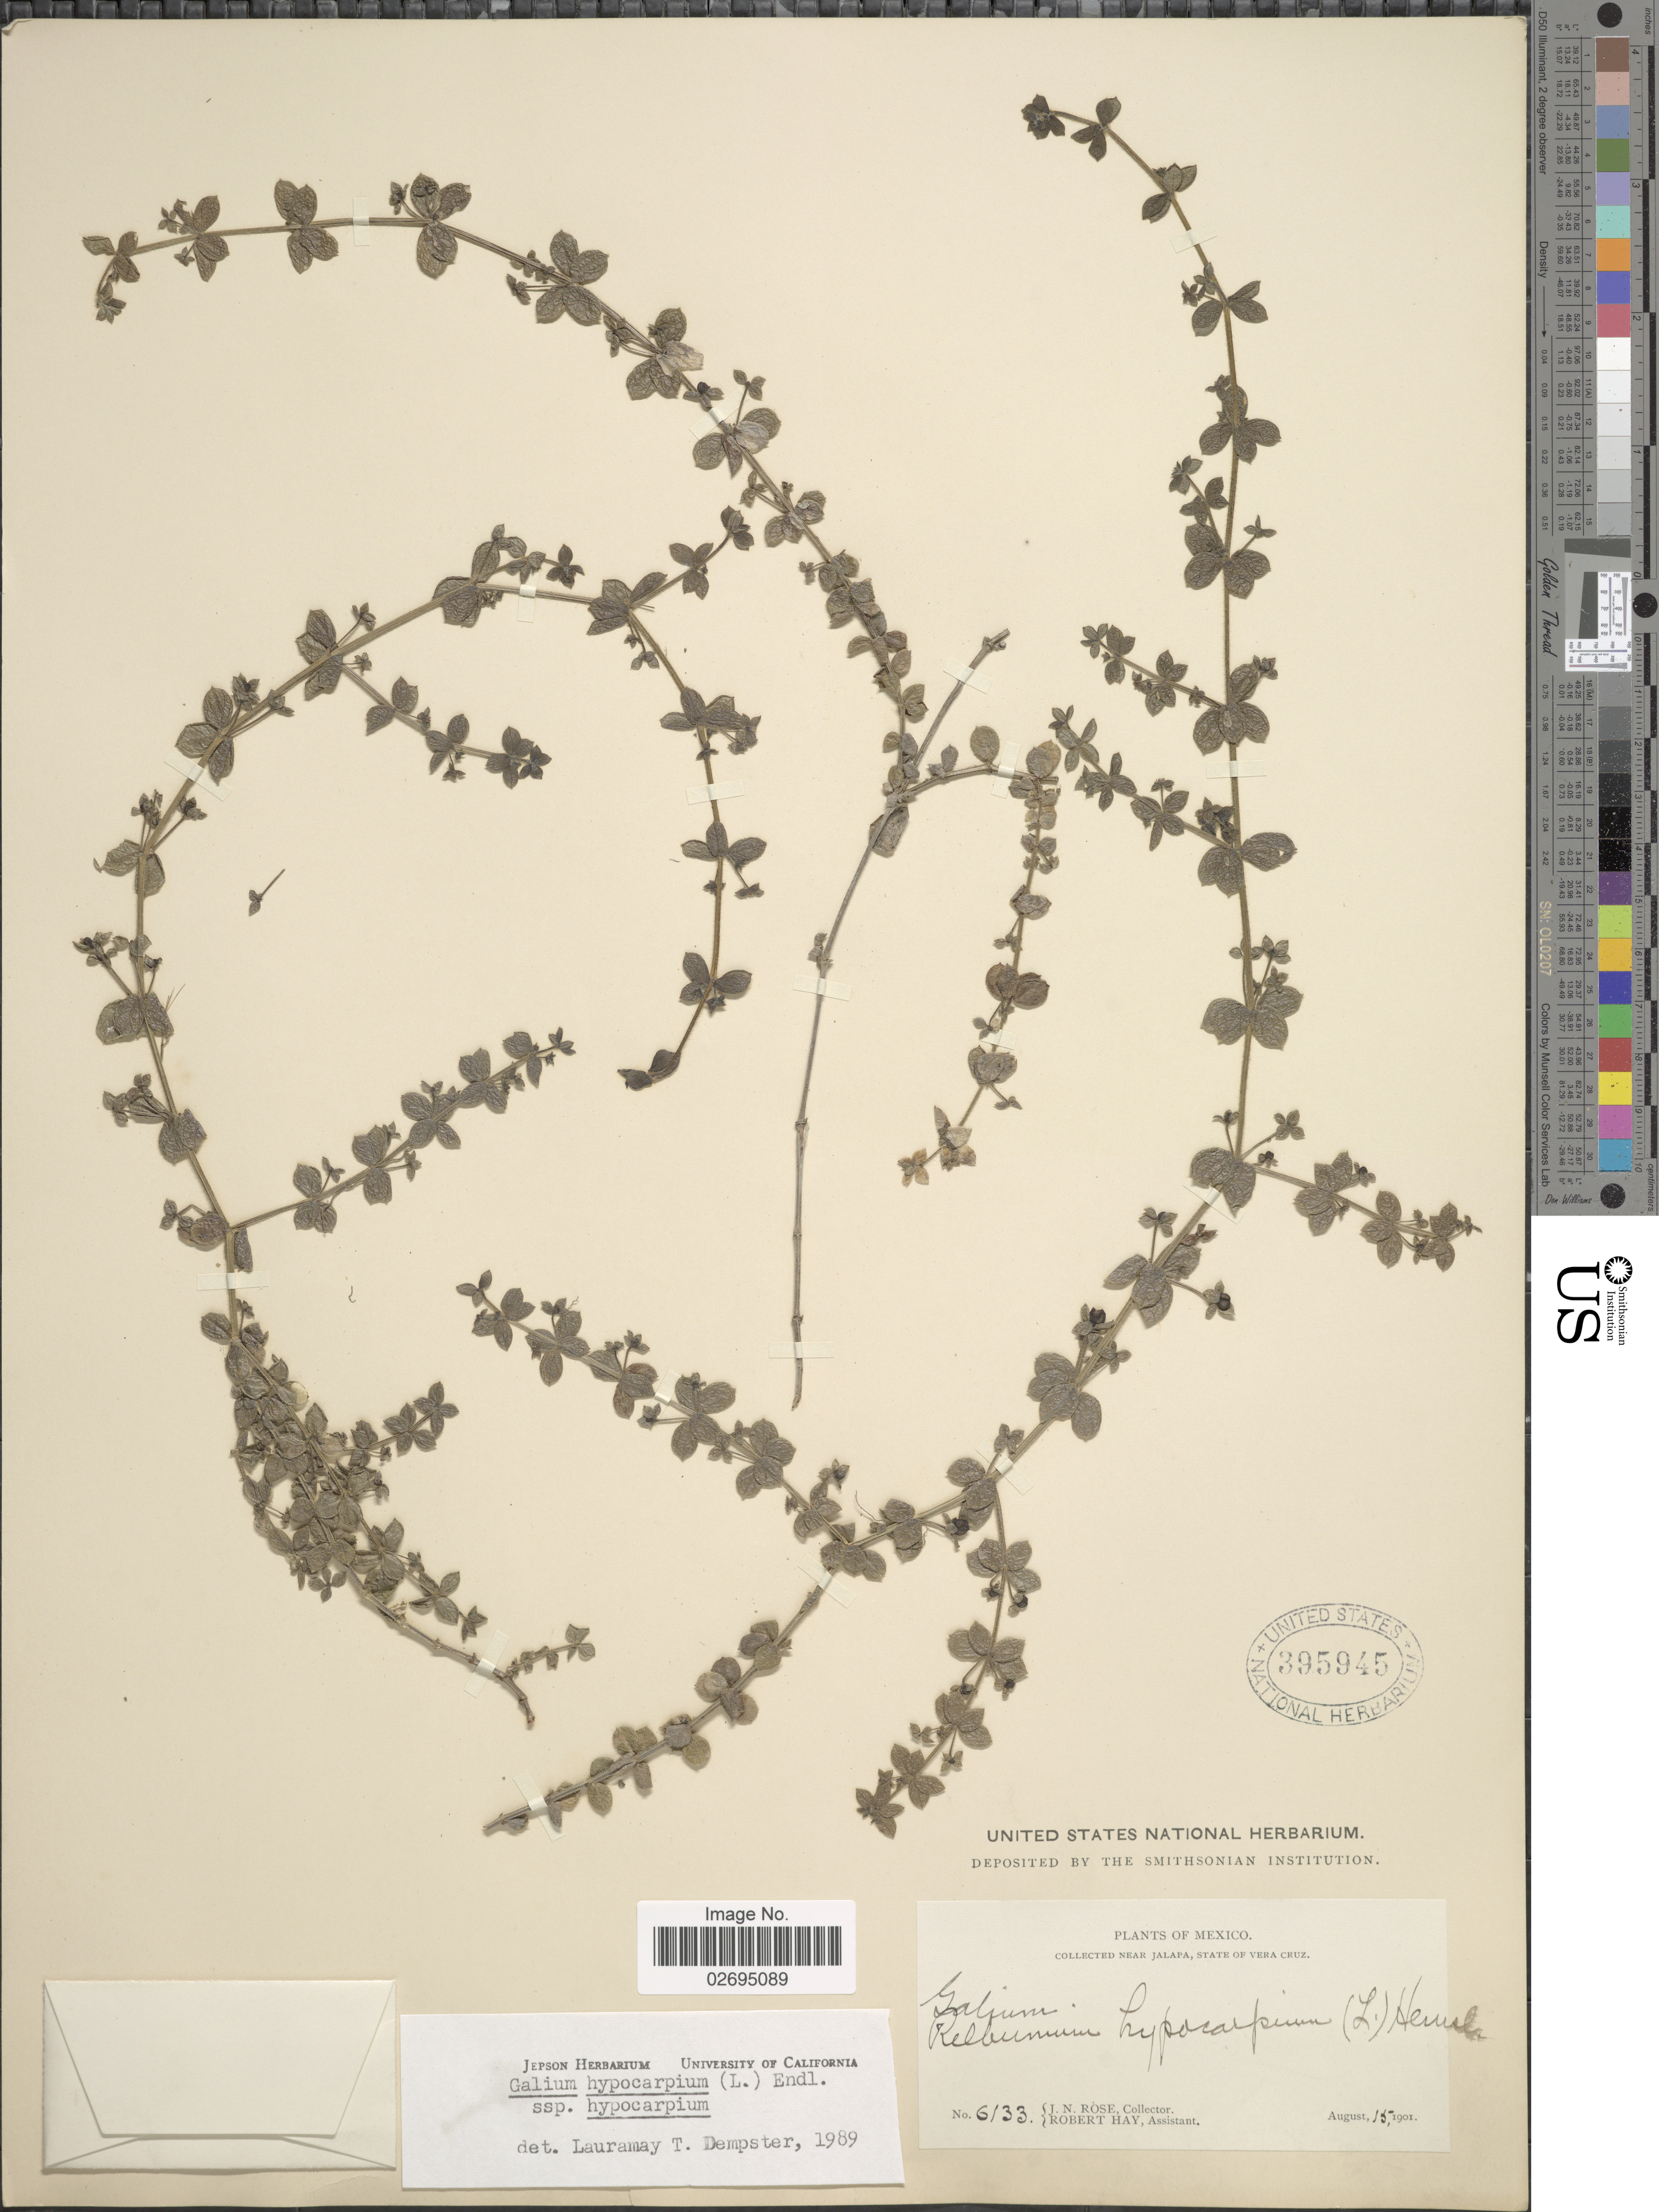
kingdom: Plantae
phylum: Tracheophyta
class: Magnoliopsida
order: Gentianales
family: Rubiaceae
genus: Galium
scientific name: Galium hypocarpium subsp. hypocarpium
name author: (L.) Endl. ex Griseb.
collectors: J. N. Rose & R. H. Hay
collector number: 6133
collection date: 1901-08-15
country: Mexico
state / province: Veracruz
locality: Near Jalapa, State of Vera Cruz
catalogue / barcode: US 395945